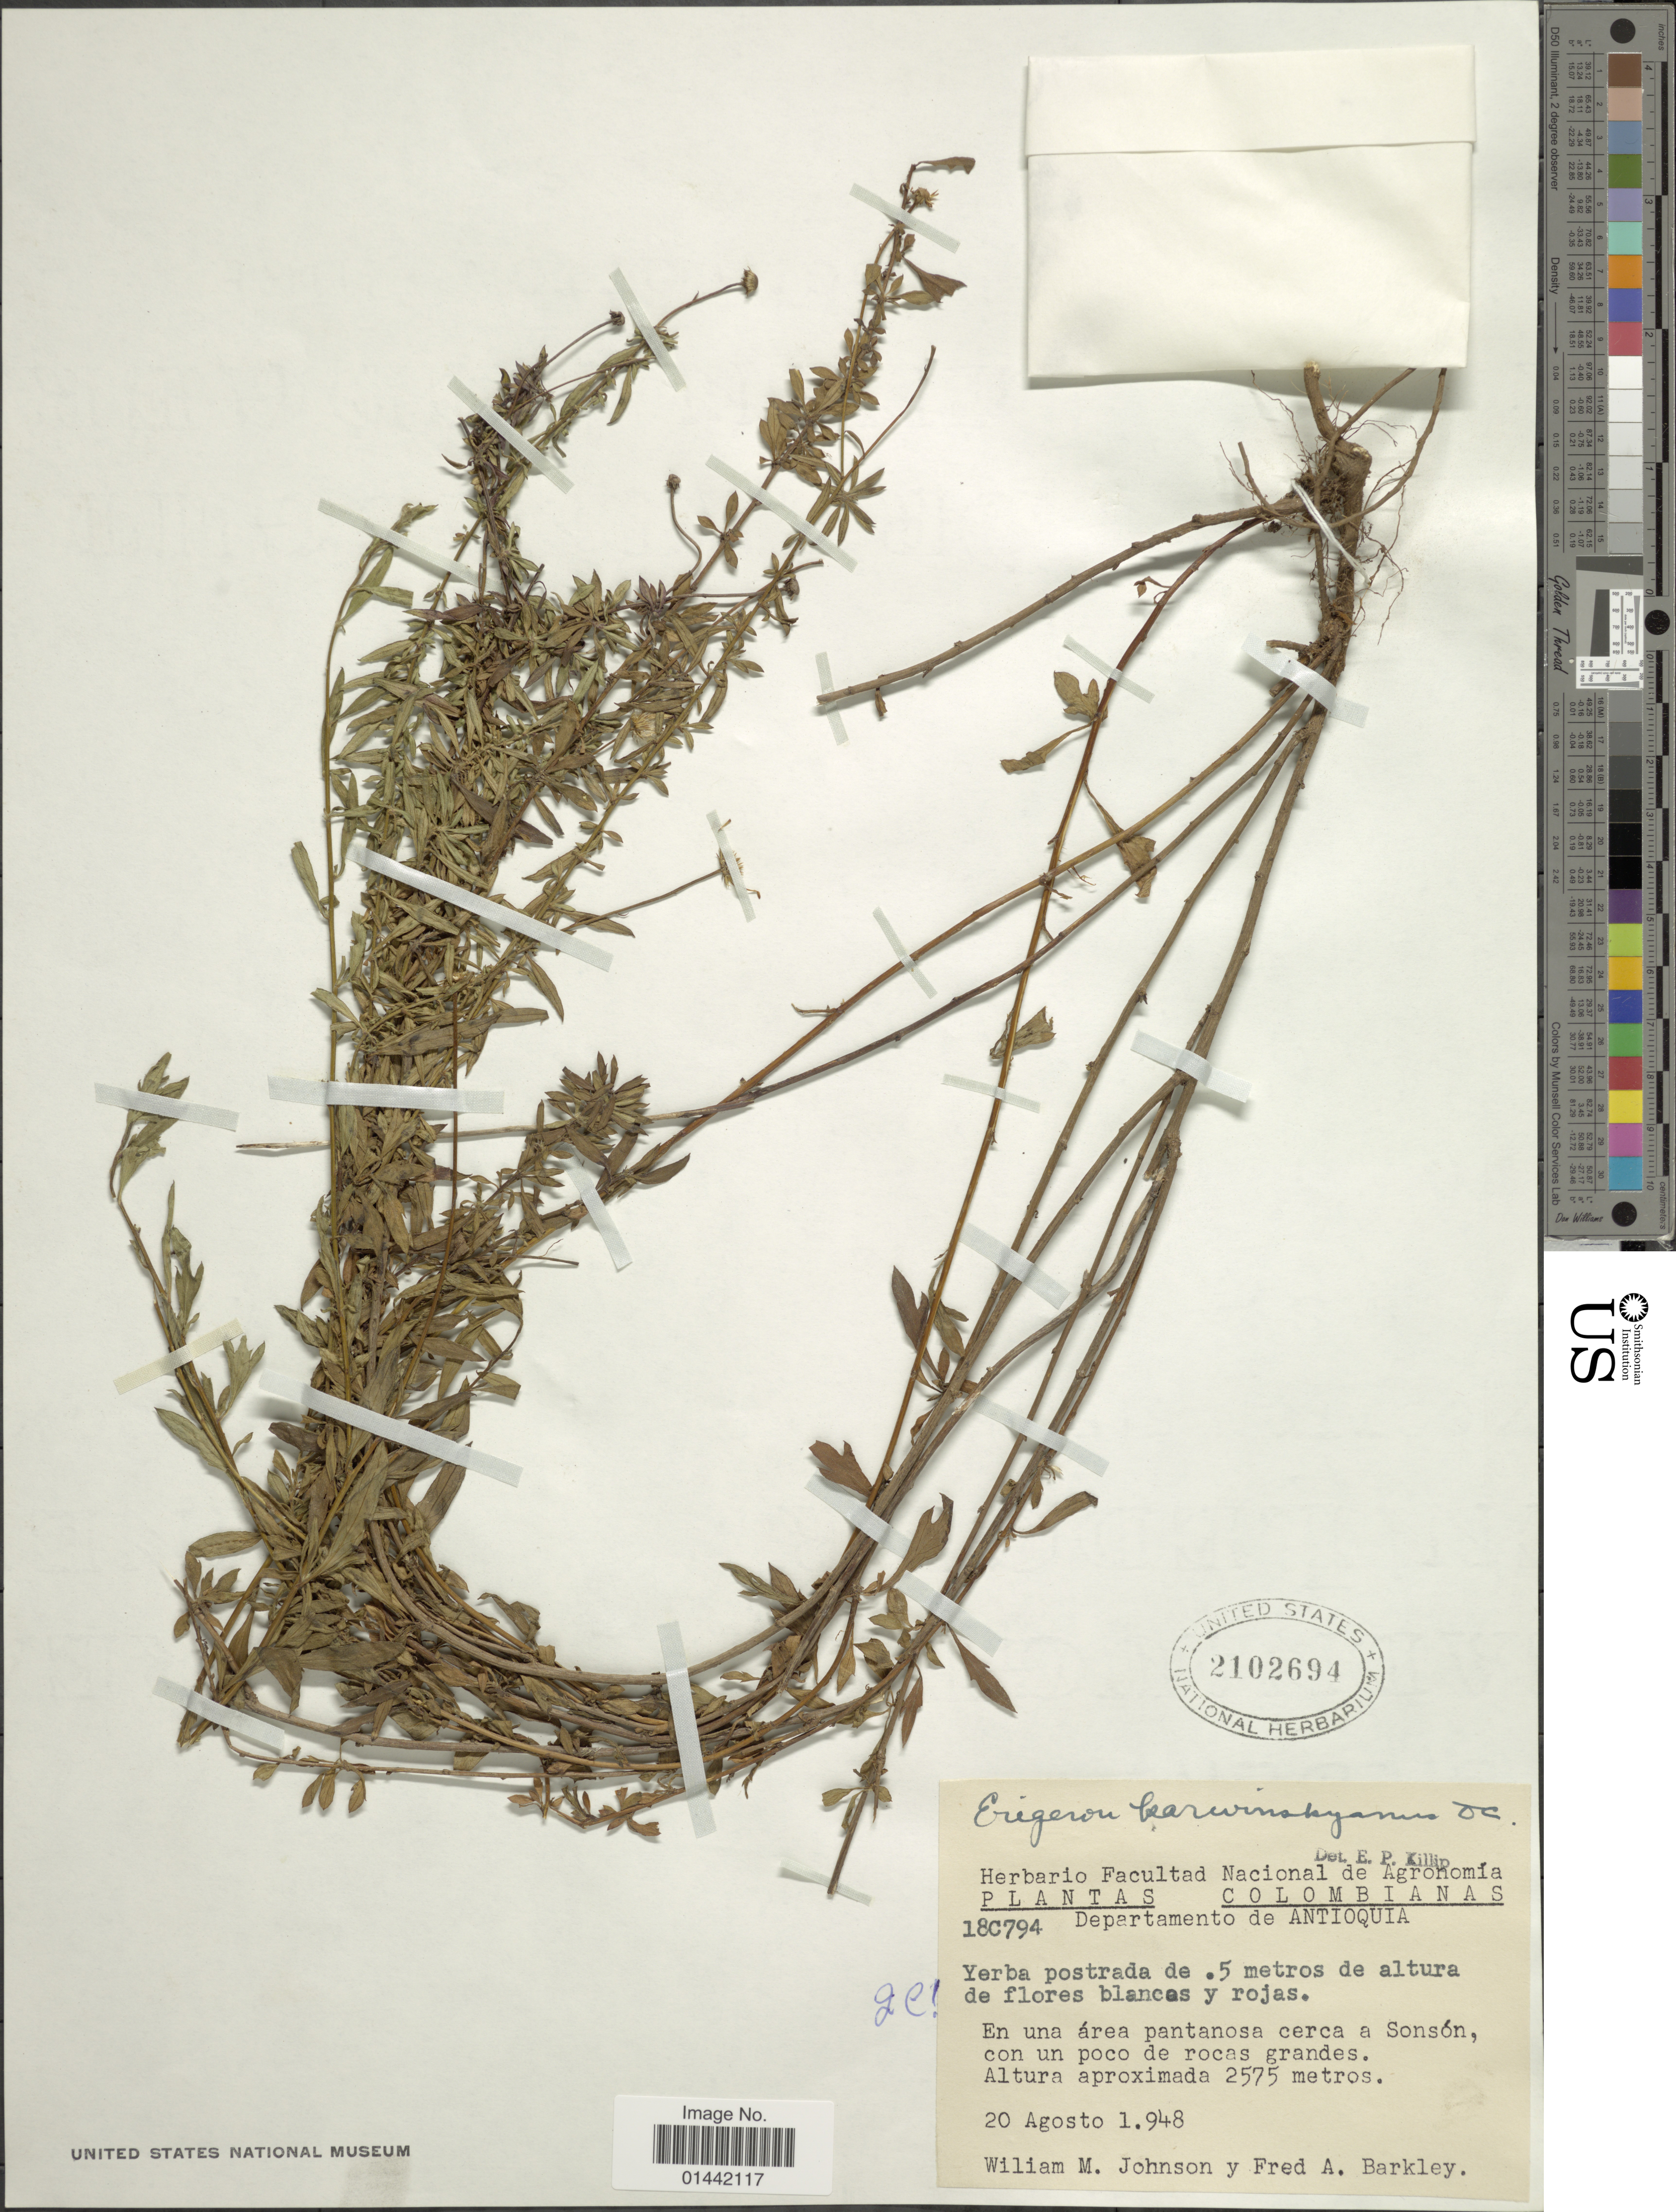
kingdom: Plantae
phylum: Tracheophyta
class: Magnoliopsida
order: Asterales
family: Asteraceae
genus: Erigeron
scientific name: Erigeron karvinskianus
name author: DC.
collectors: W. M. Johnson & F. A. Barkley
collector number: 18c794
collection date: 1948-08-20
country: Colombia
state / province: Antioquia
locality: En una área pantanosa cerca a Sonsón, con un poco de rocas grandes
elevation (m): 2575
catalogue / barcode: US 2102694